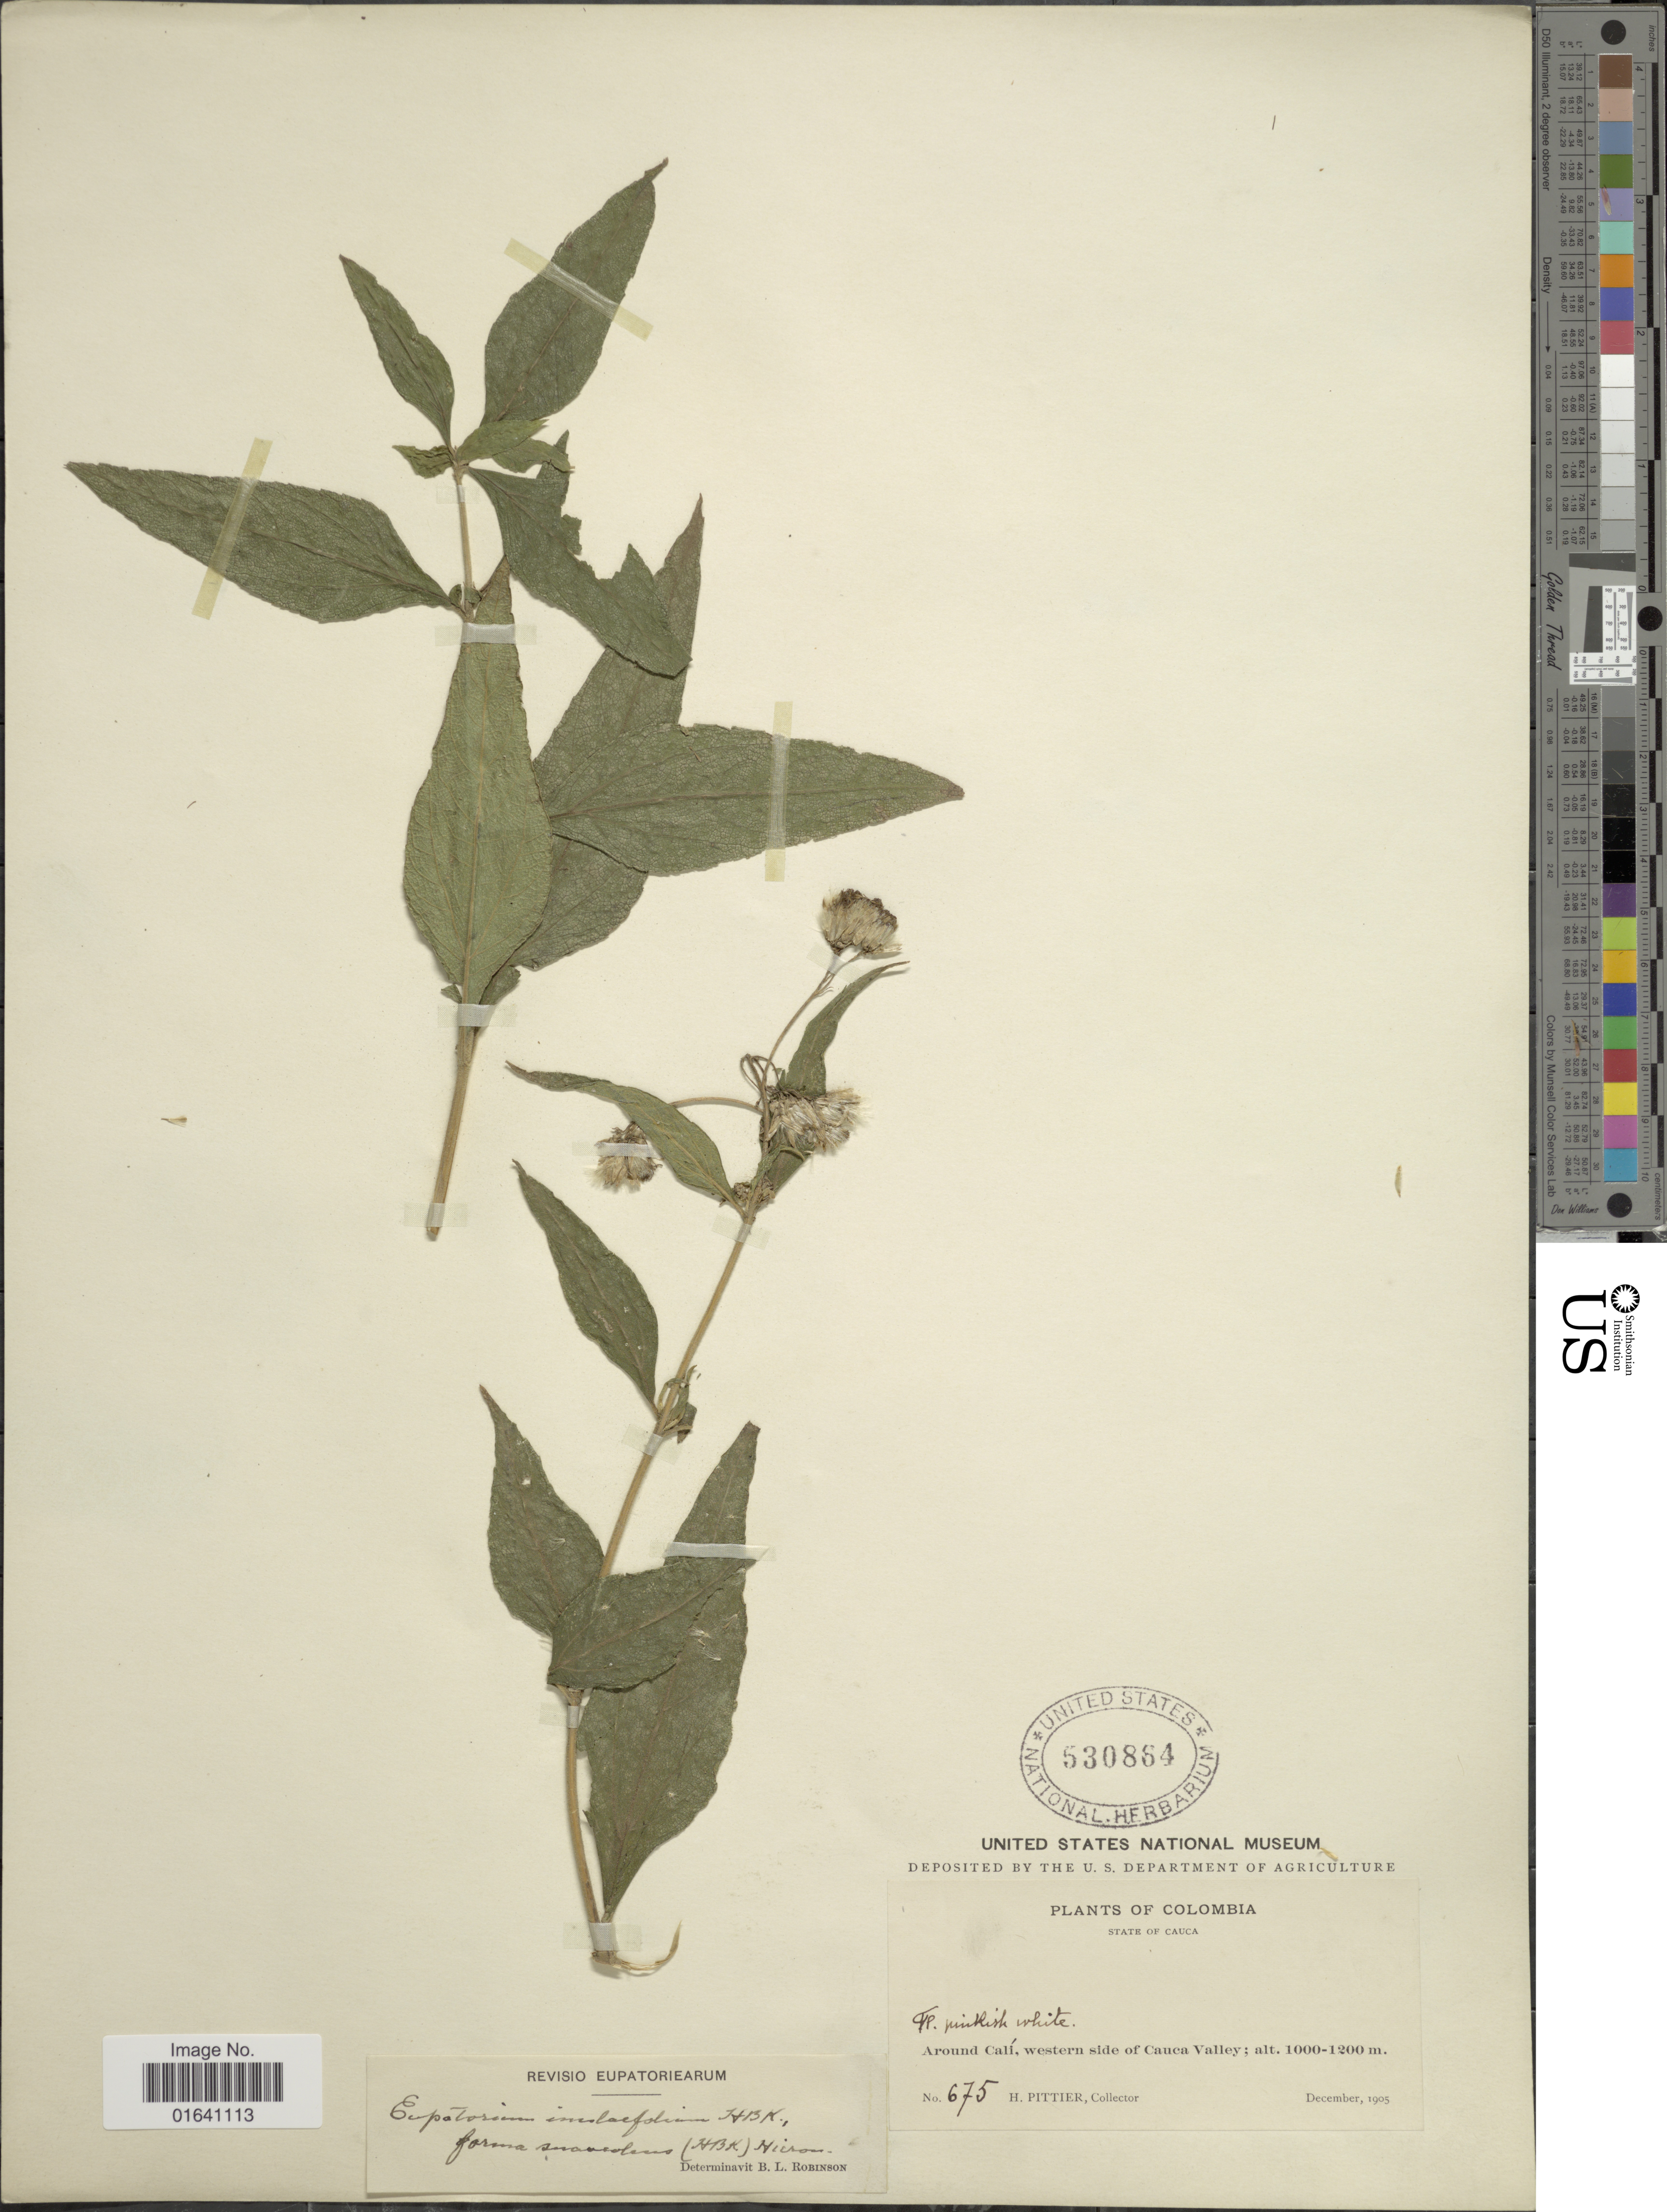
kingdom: Plantae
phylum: Tracheophyta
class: Magnoliopsida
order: Asterales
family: Asteraceae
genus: Austroeupatorium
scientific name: Austroeupatorium inulaefolium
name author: (Kunth) R.M. King & H. Rob.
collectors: H. F. Pittier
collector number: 675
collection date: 1905-12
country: Colombia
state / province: Cauca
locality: Around Calí, western side of Cauca Valley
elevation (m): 1000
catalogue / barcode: US 530864